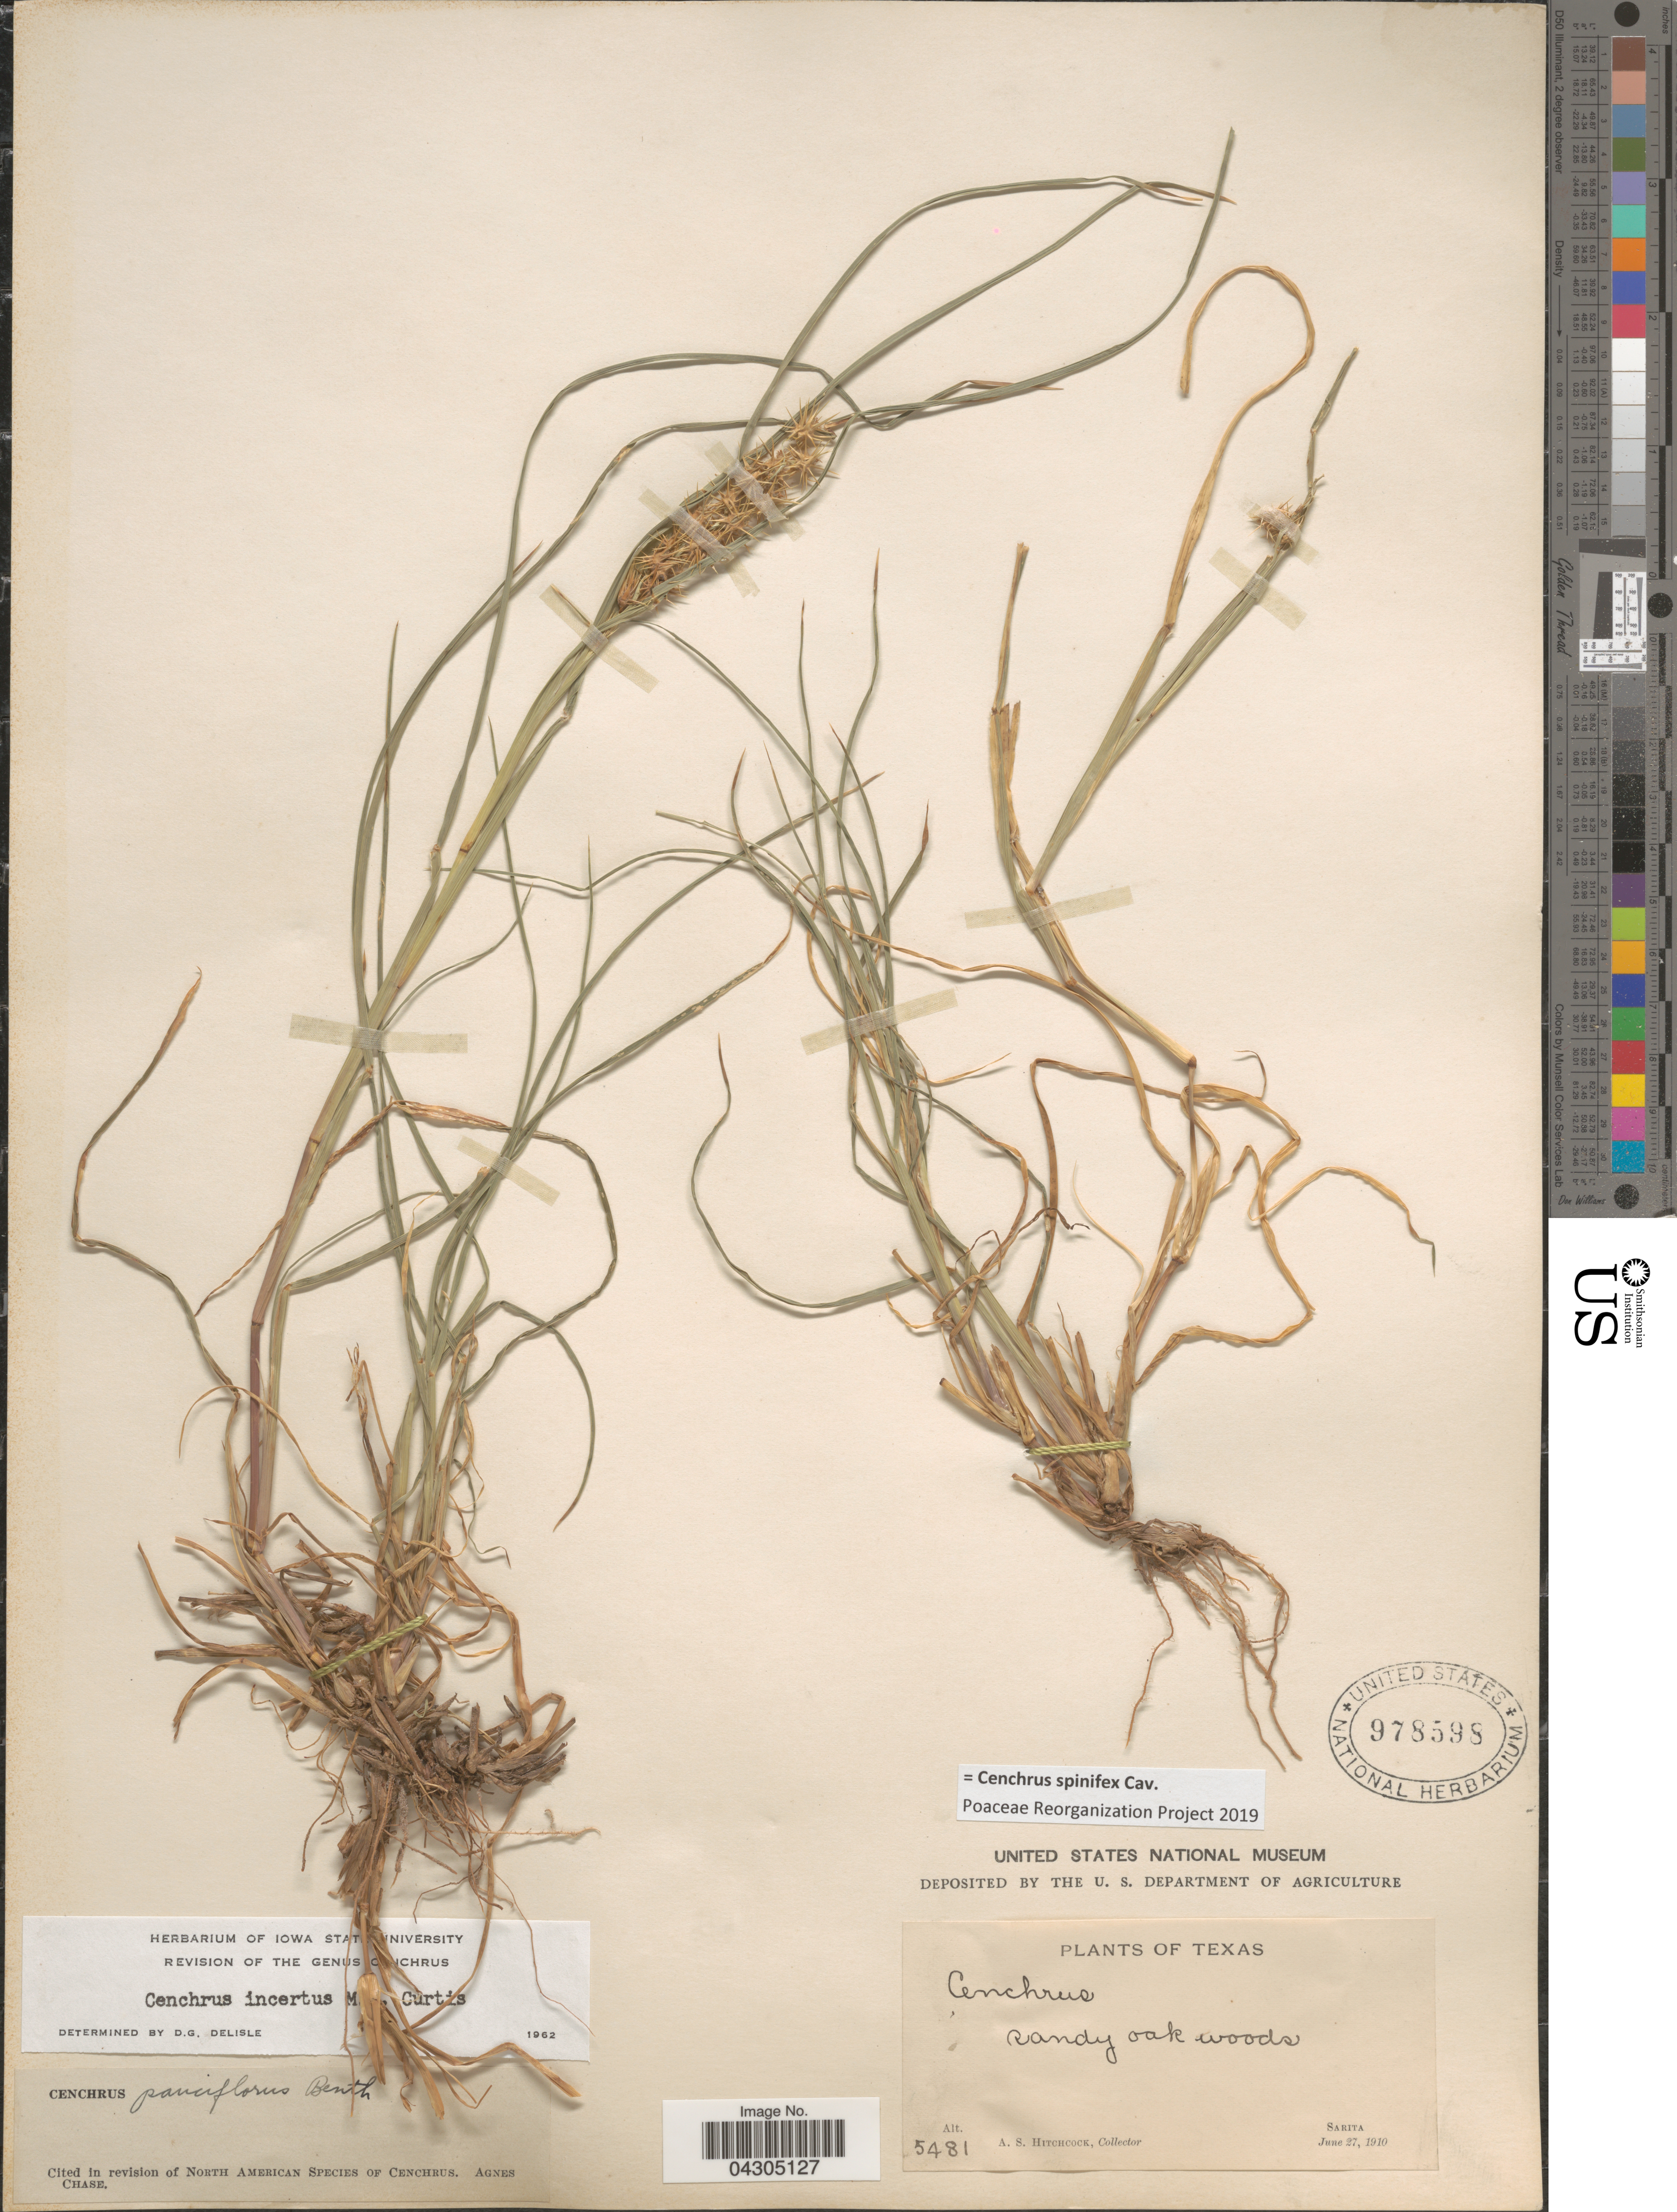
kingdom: Plantae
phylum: Tracheophyta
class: Liliopsida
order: Poales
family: Poaceae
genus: Cenchrus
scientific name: Cenchrus spinifex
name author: Cav.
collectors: A. S. Hitchcock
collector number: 5481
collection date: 1910-06-27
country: United States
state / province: Texas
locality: Sarita.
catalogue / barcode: US 978598